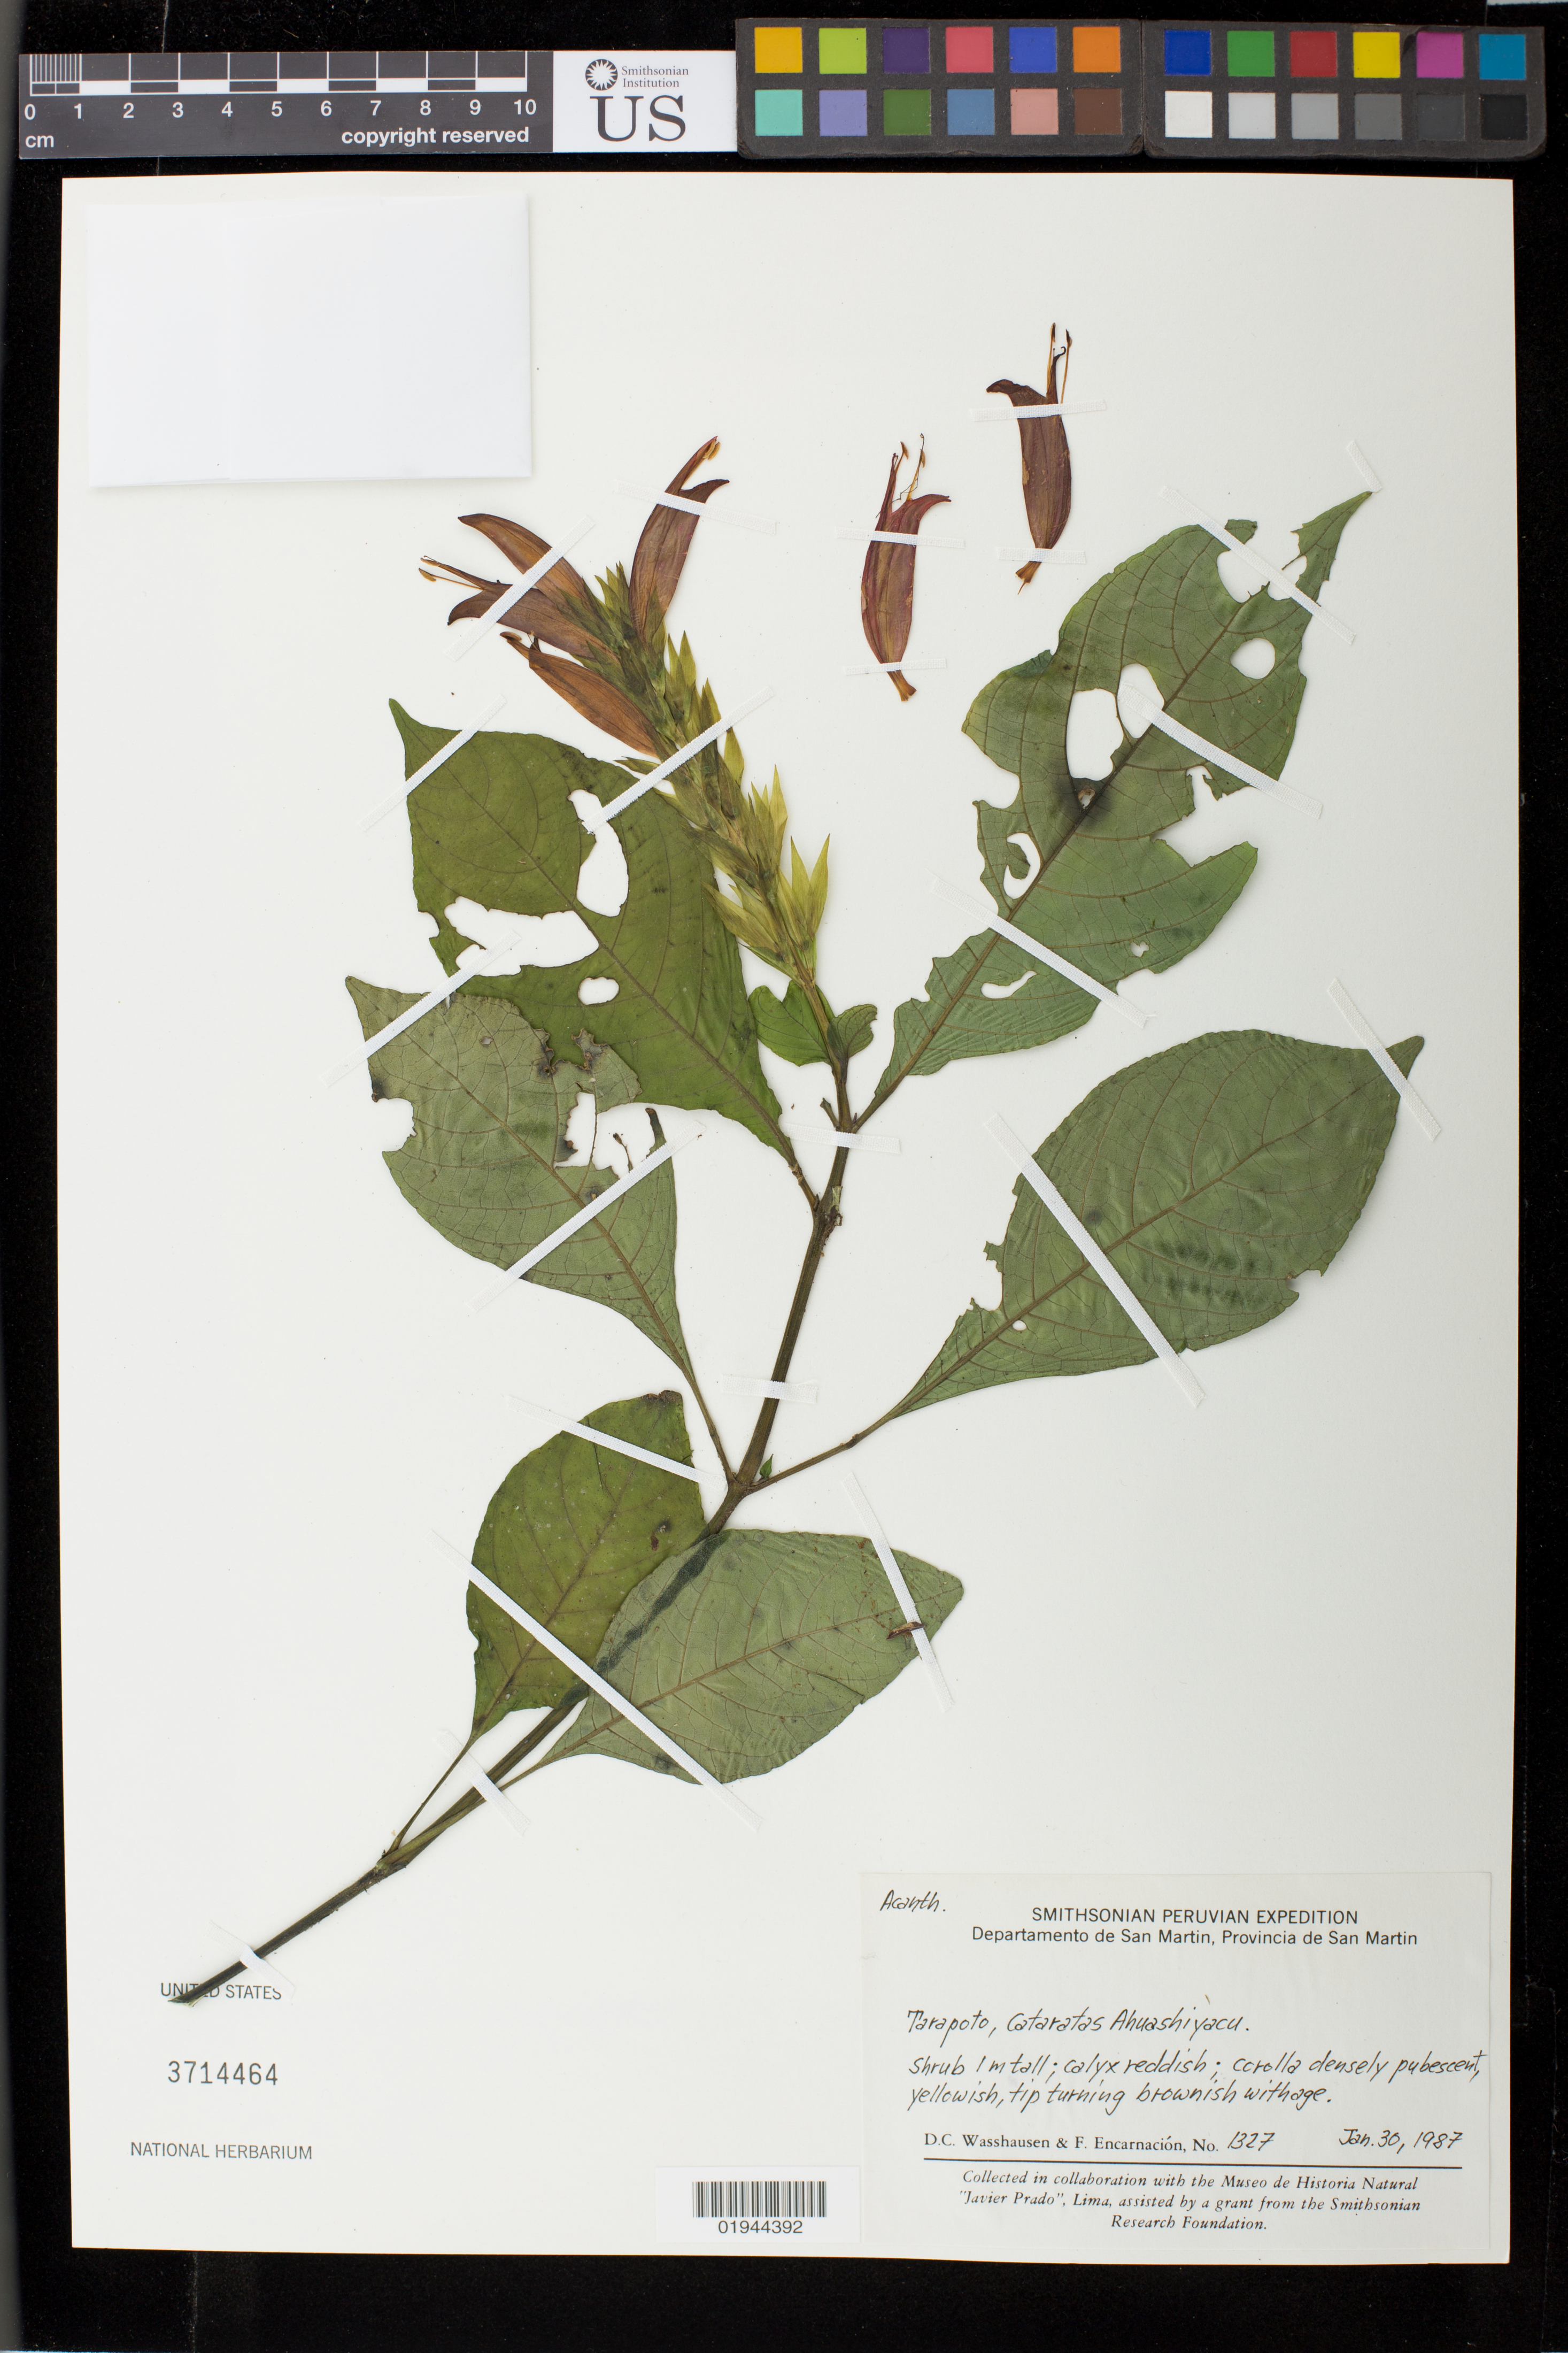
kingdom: Plantae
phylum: Tracheophyta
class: Magnoliopsida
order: Lamiales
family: Acanthaceae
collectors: D. C. Wasshausen & F. Encarnación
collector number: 1327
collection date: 1987-01-30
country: Peru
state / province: San Martín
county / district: San Martín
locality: Tarapoto, Cataratas Ahuashiyacu.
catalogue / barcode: US 3714464